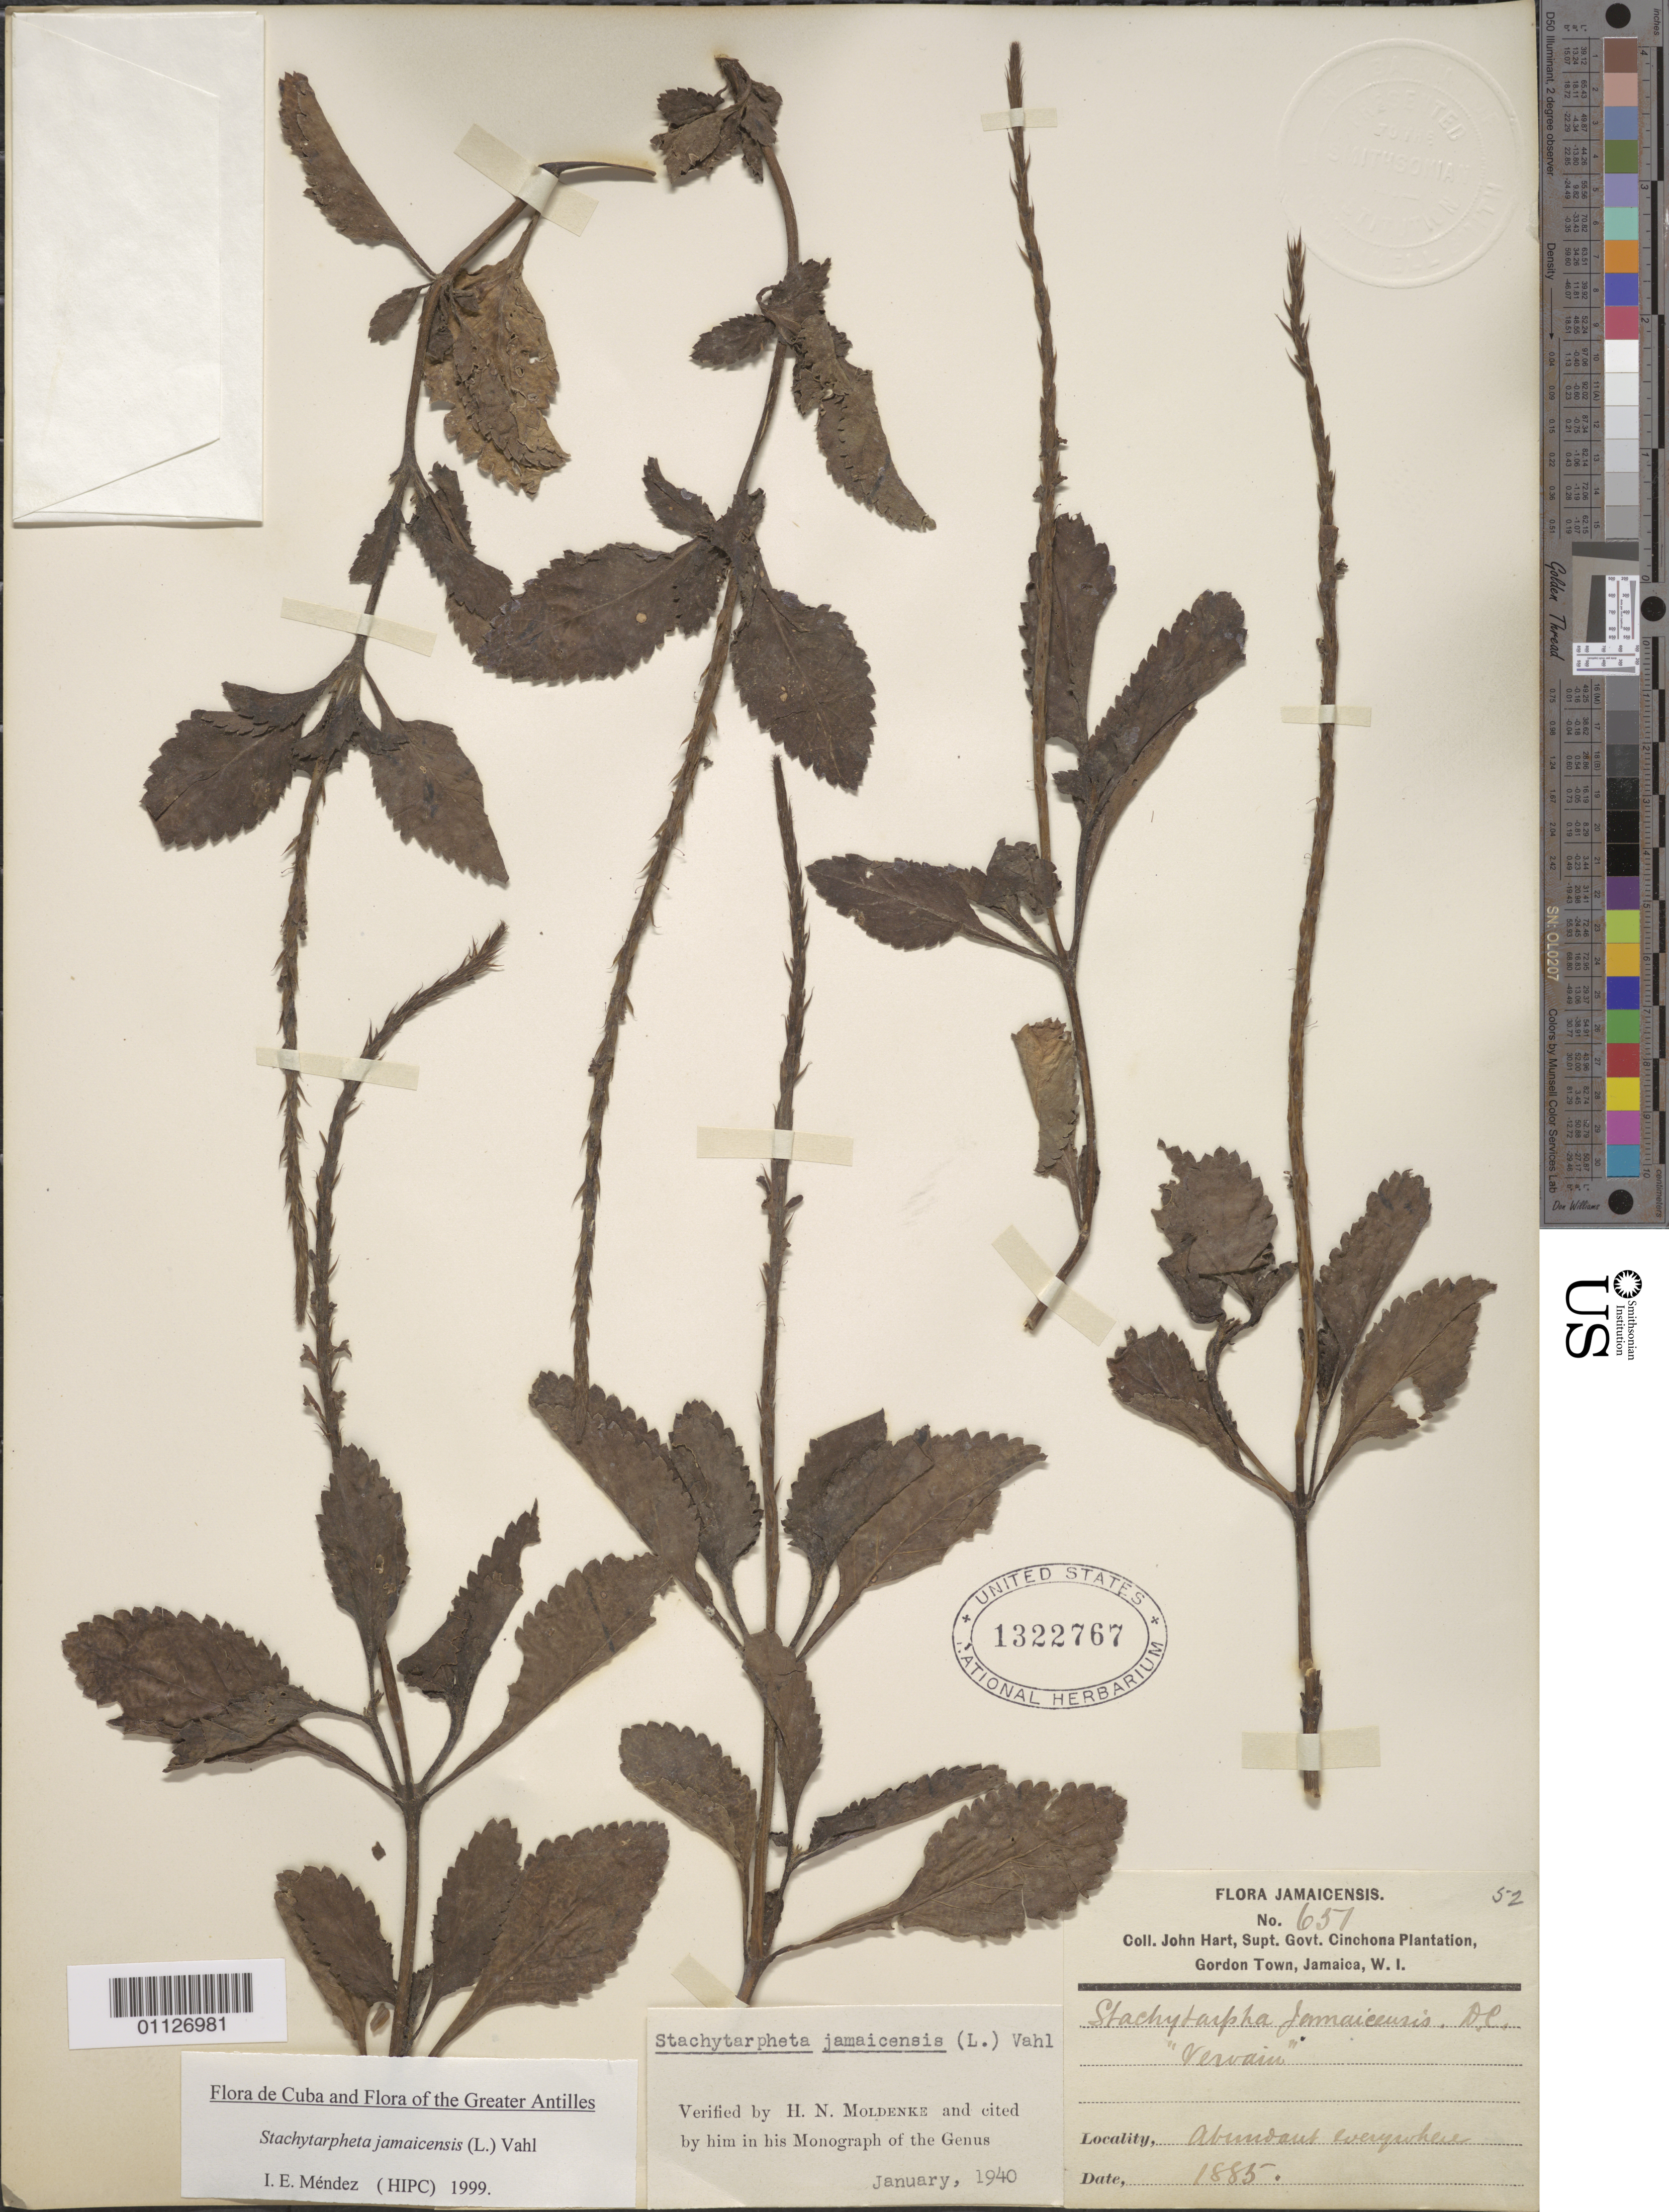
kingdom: Plantae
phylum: Tracheophyta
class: Magnoliopsida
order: Lamiales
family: Verbenaceae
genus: Stachytarpheta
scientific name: Stachytarpheta jamaicensis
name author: (L.) Vahl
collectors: J. Hart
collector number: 657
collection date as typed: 01 Jan 1885 to 31 Dec 1885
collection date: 1885-01-01/1885-12-31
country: Jamaica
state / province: Saint Andrew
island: Jamaica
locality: Gordon Town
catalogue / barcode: US 1322767